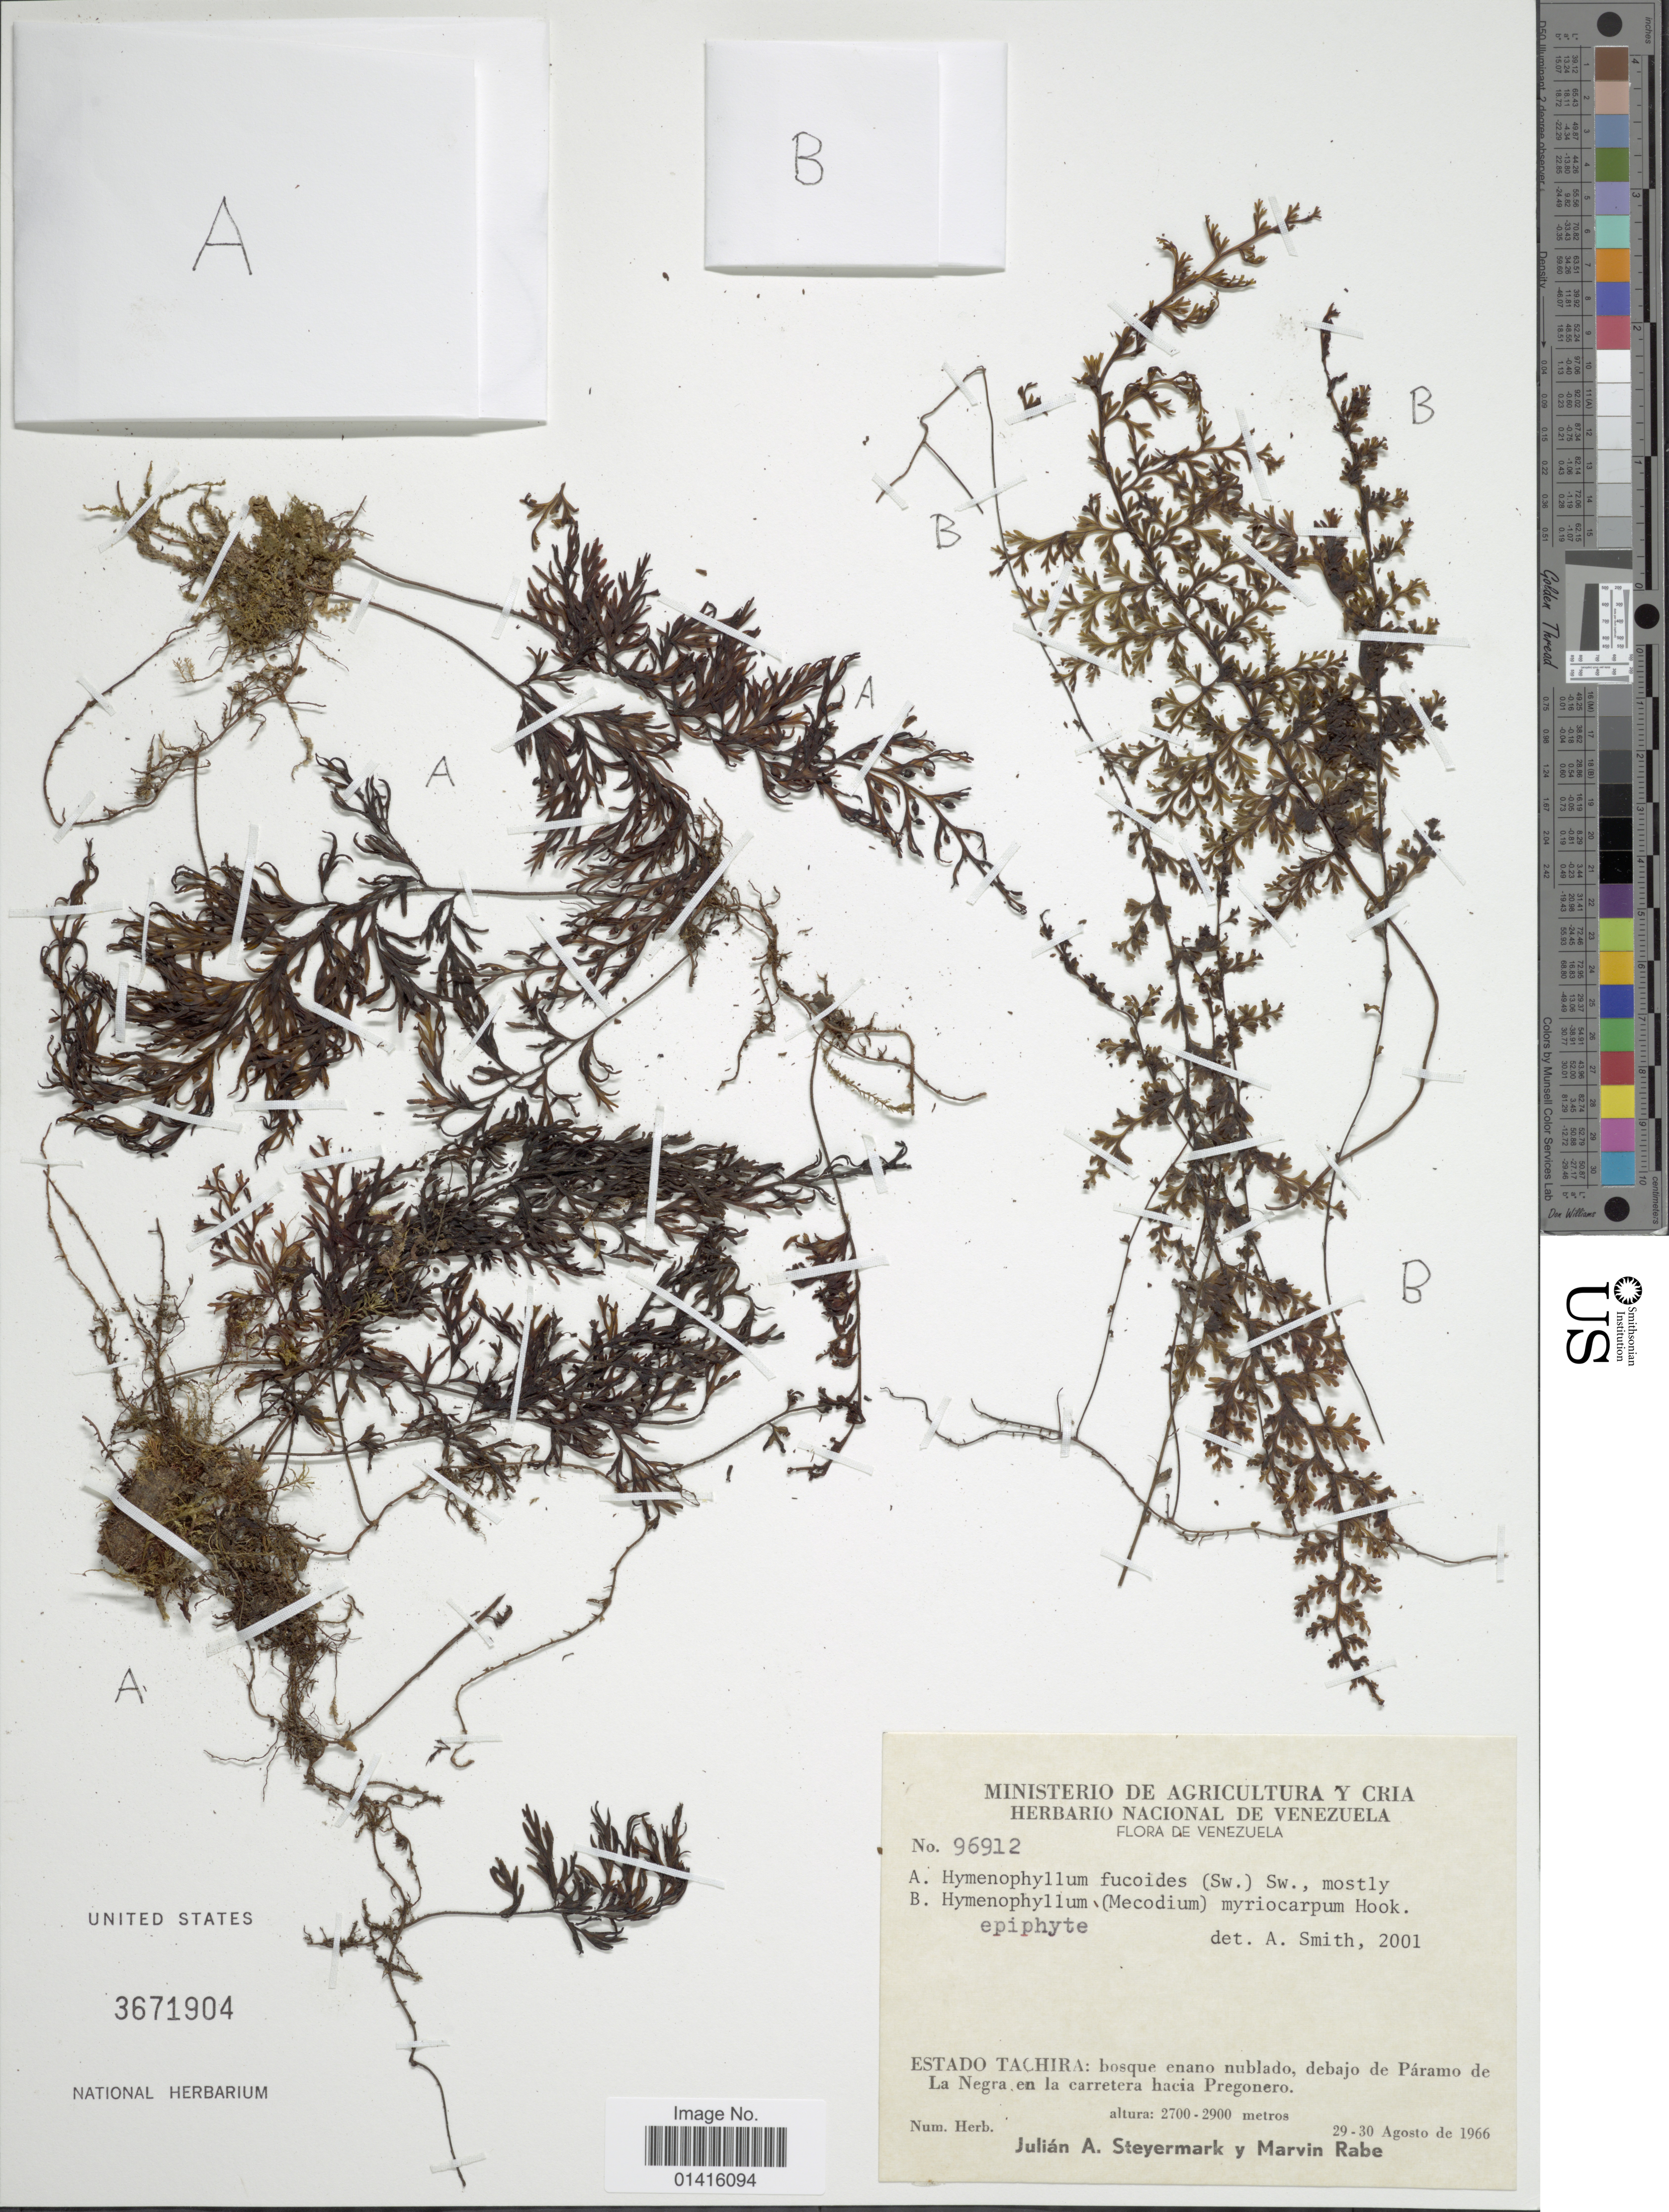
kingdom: Plantae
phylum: Tracheophyta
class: Polypodiopsida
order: Hymenophyllales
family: Hymenophyllaceae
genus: Hymenophyllum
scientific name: Hymenophyllum fucoides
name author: (Sw.) Sw.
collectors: J. Steyermark & M. Rabe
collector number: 96912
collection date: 1966-08-29/1966-08-30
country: Venezuela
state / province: Tachira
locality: Estado Tachira: bosque enano nublado, debajo de Páramo de La Negra en la carretera hacia Pregonero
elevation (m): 2700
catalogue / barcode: US 3671904